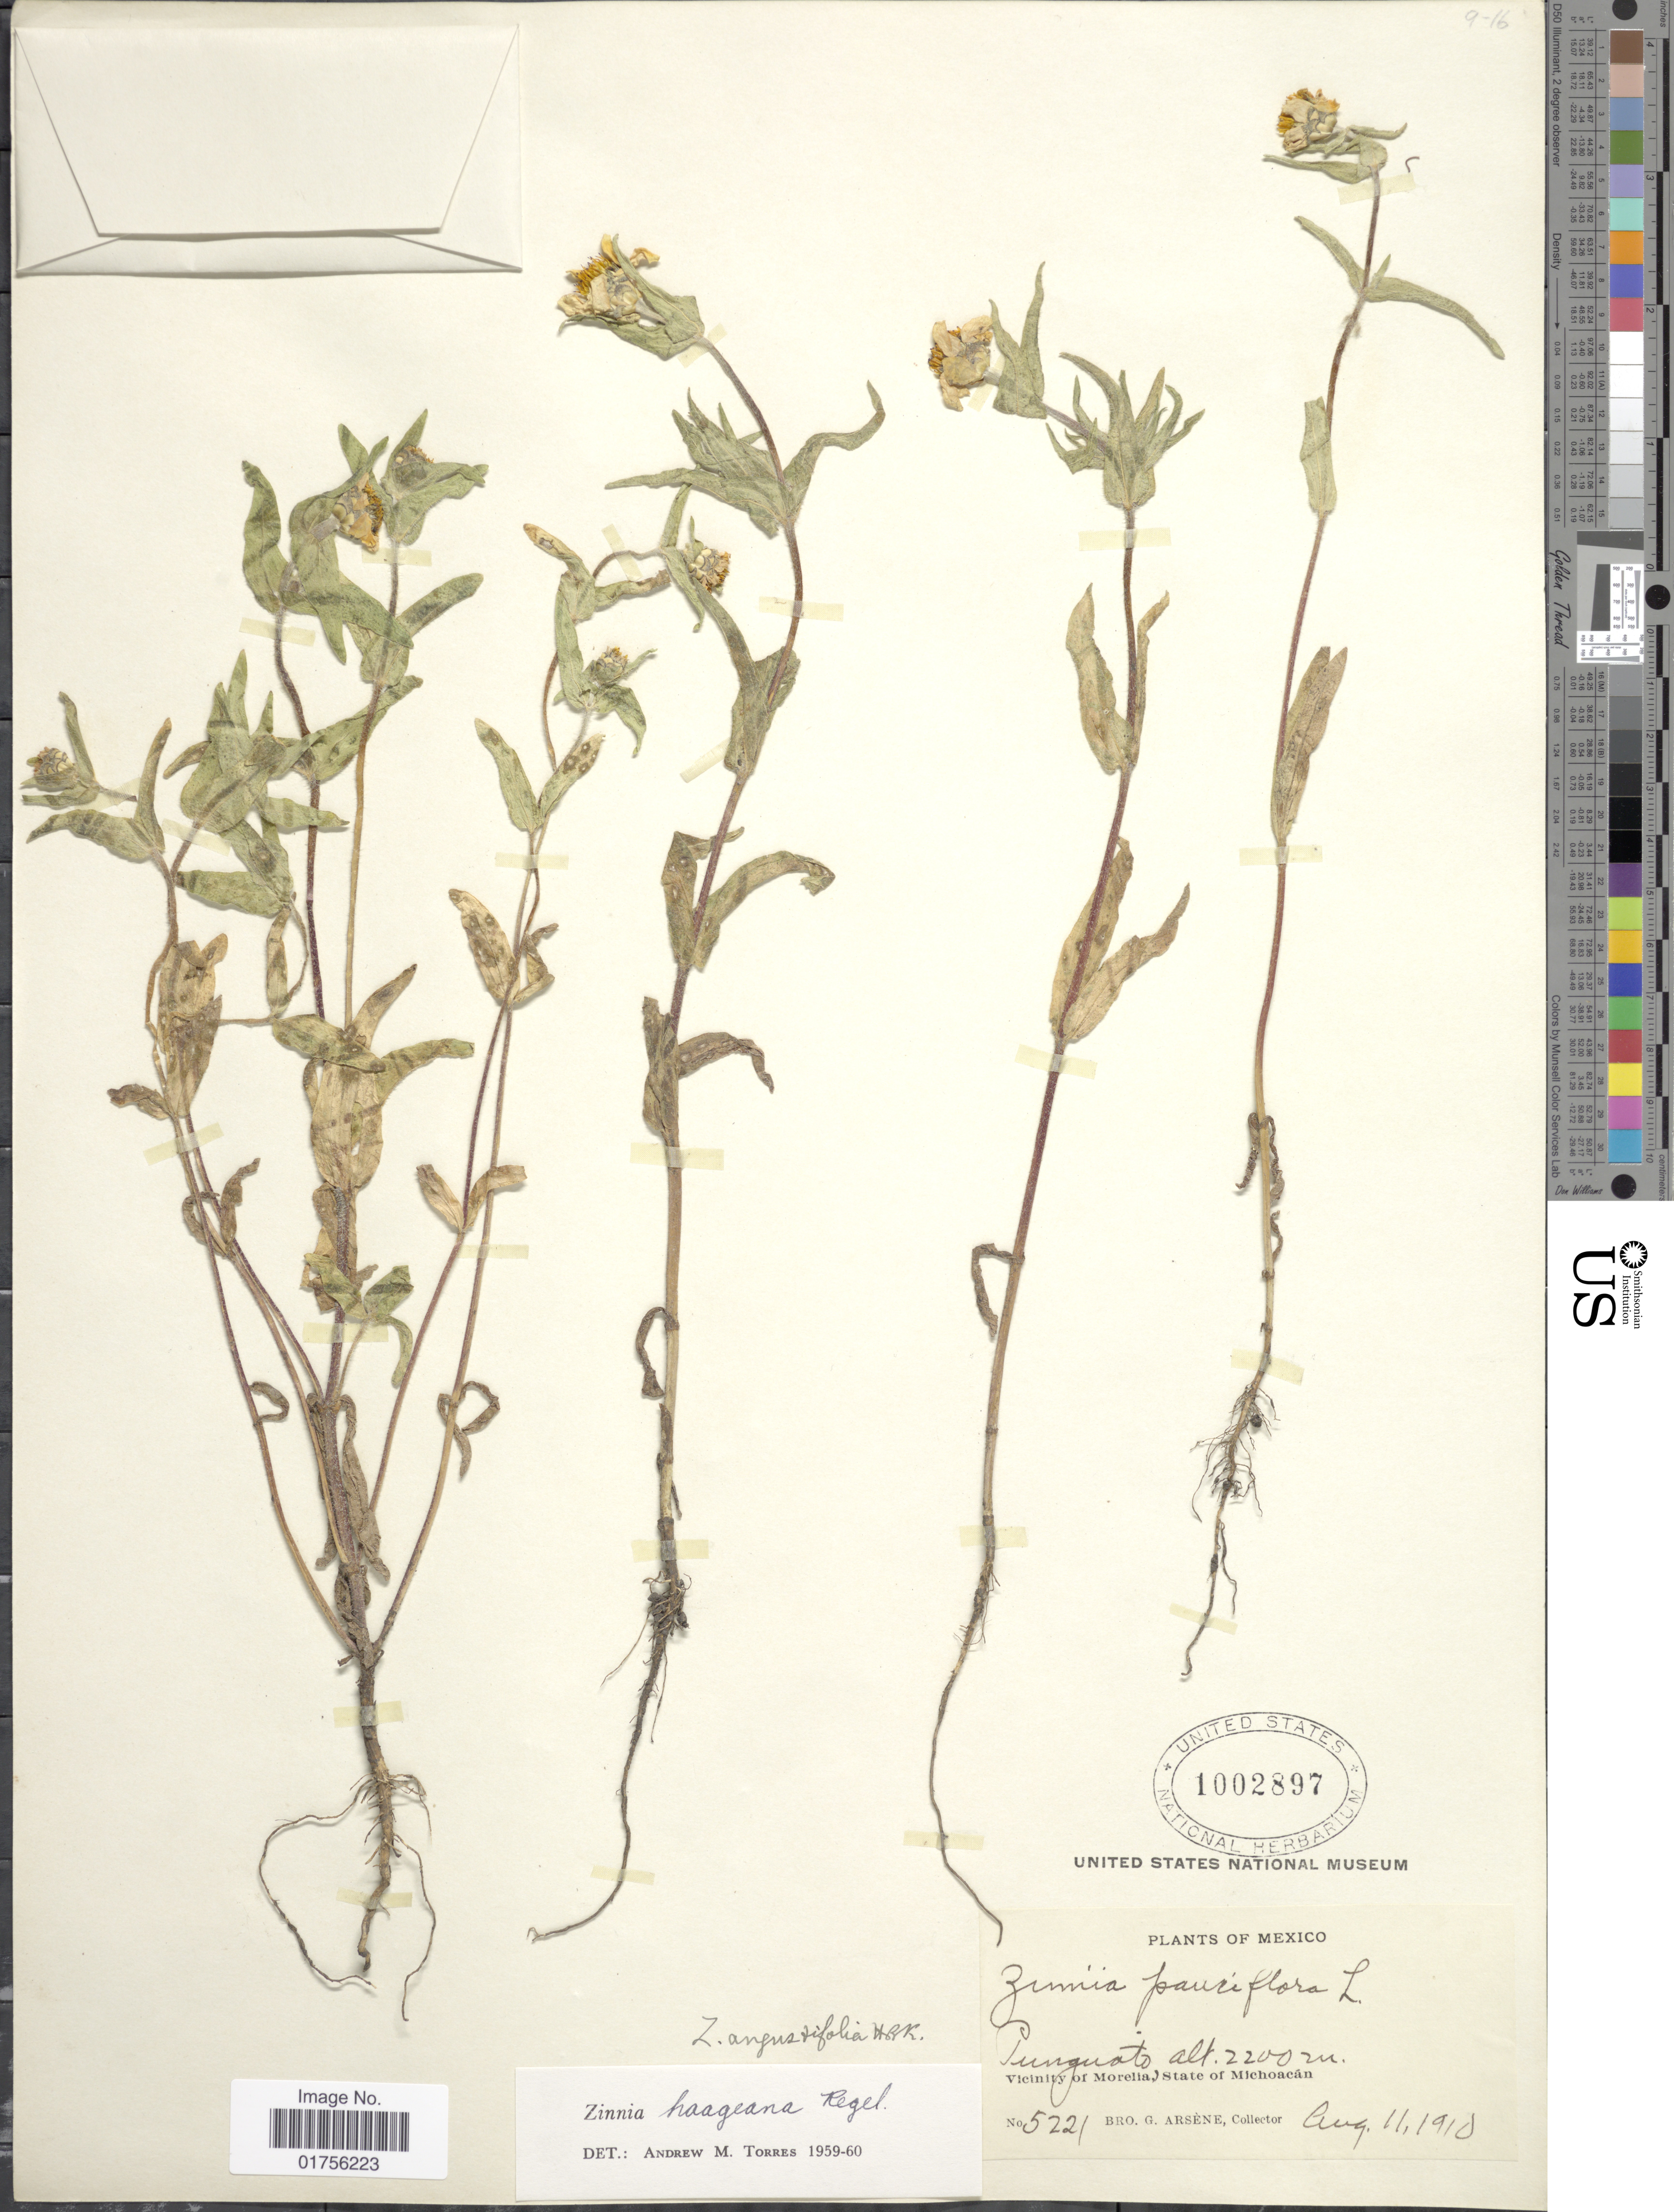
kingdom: Plantae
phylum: Tracheophyta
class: Magnoliopsida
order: Asterales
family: Asteraceae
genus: Zinnia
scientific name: Zinnia haageana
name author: Regel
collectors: Bro. G. Arsène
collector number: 5221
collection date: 1910-08-11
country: Mexico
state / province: Michoacán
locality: Punguato, Vicinity of Morelia, State of Michoacan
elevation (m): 2200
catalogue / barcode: US 1002897